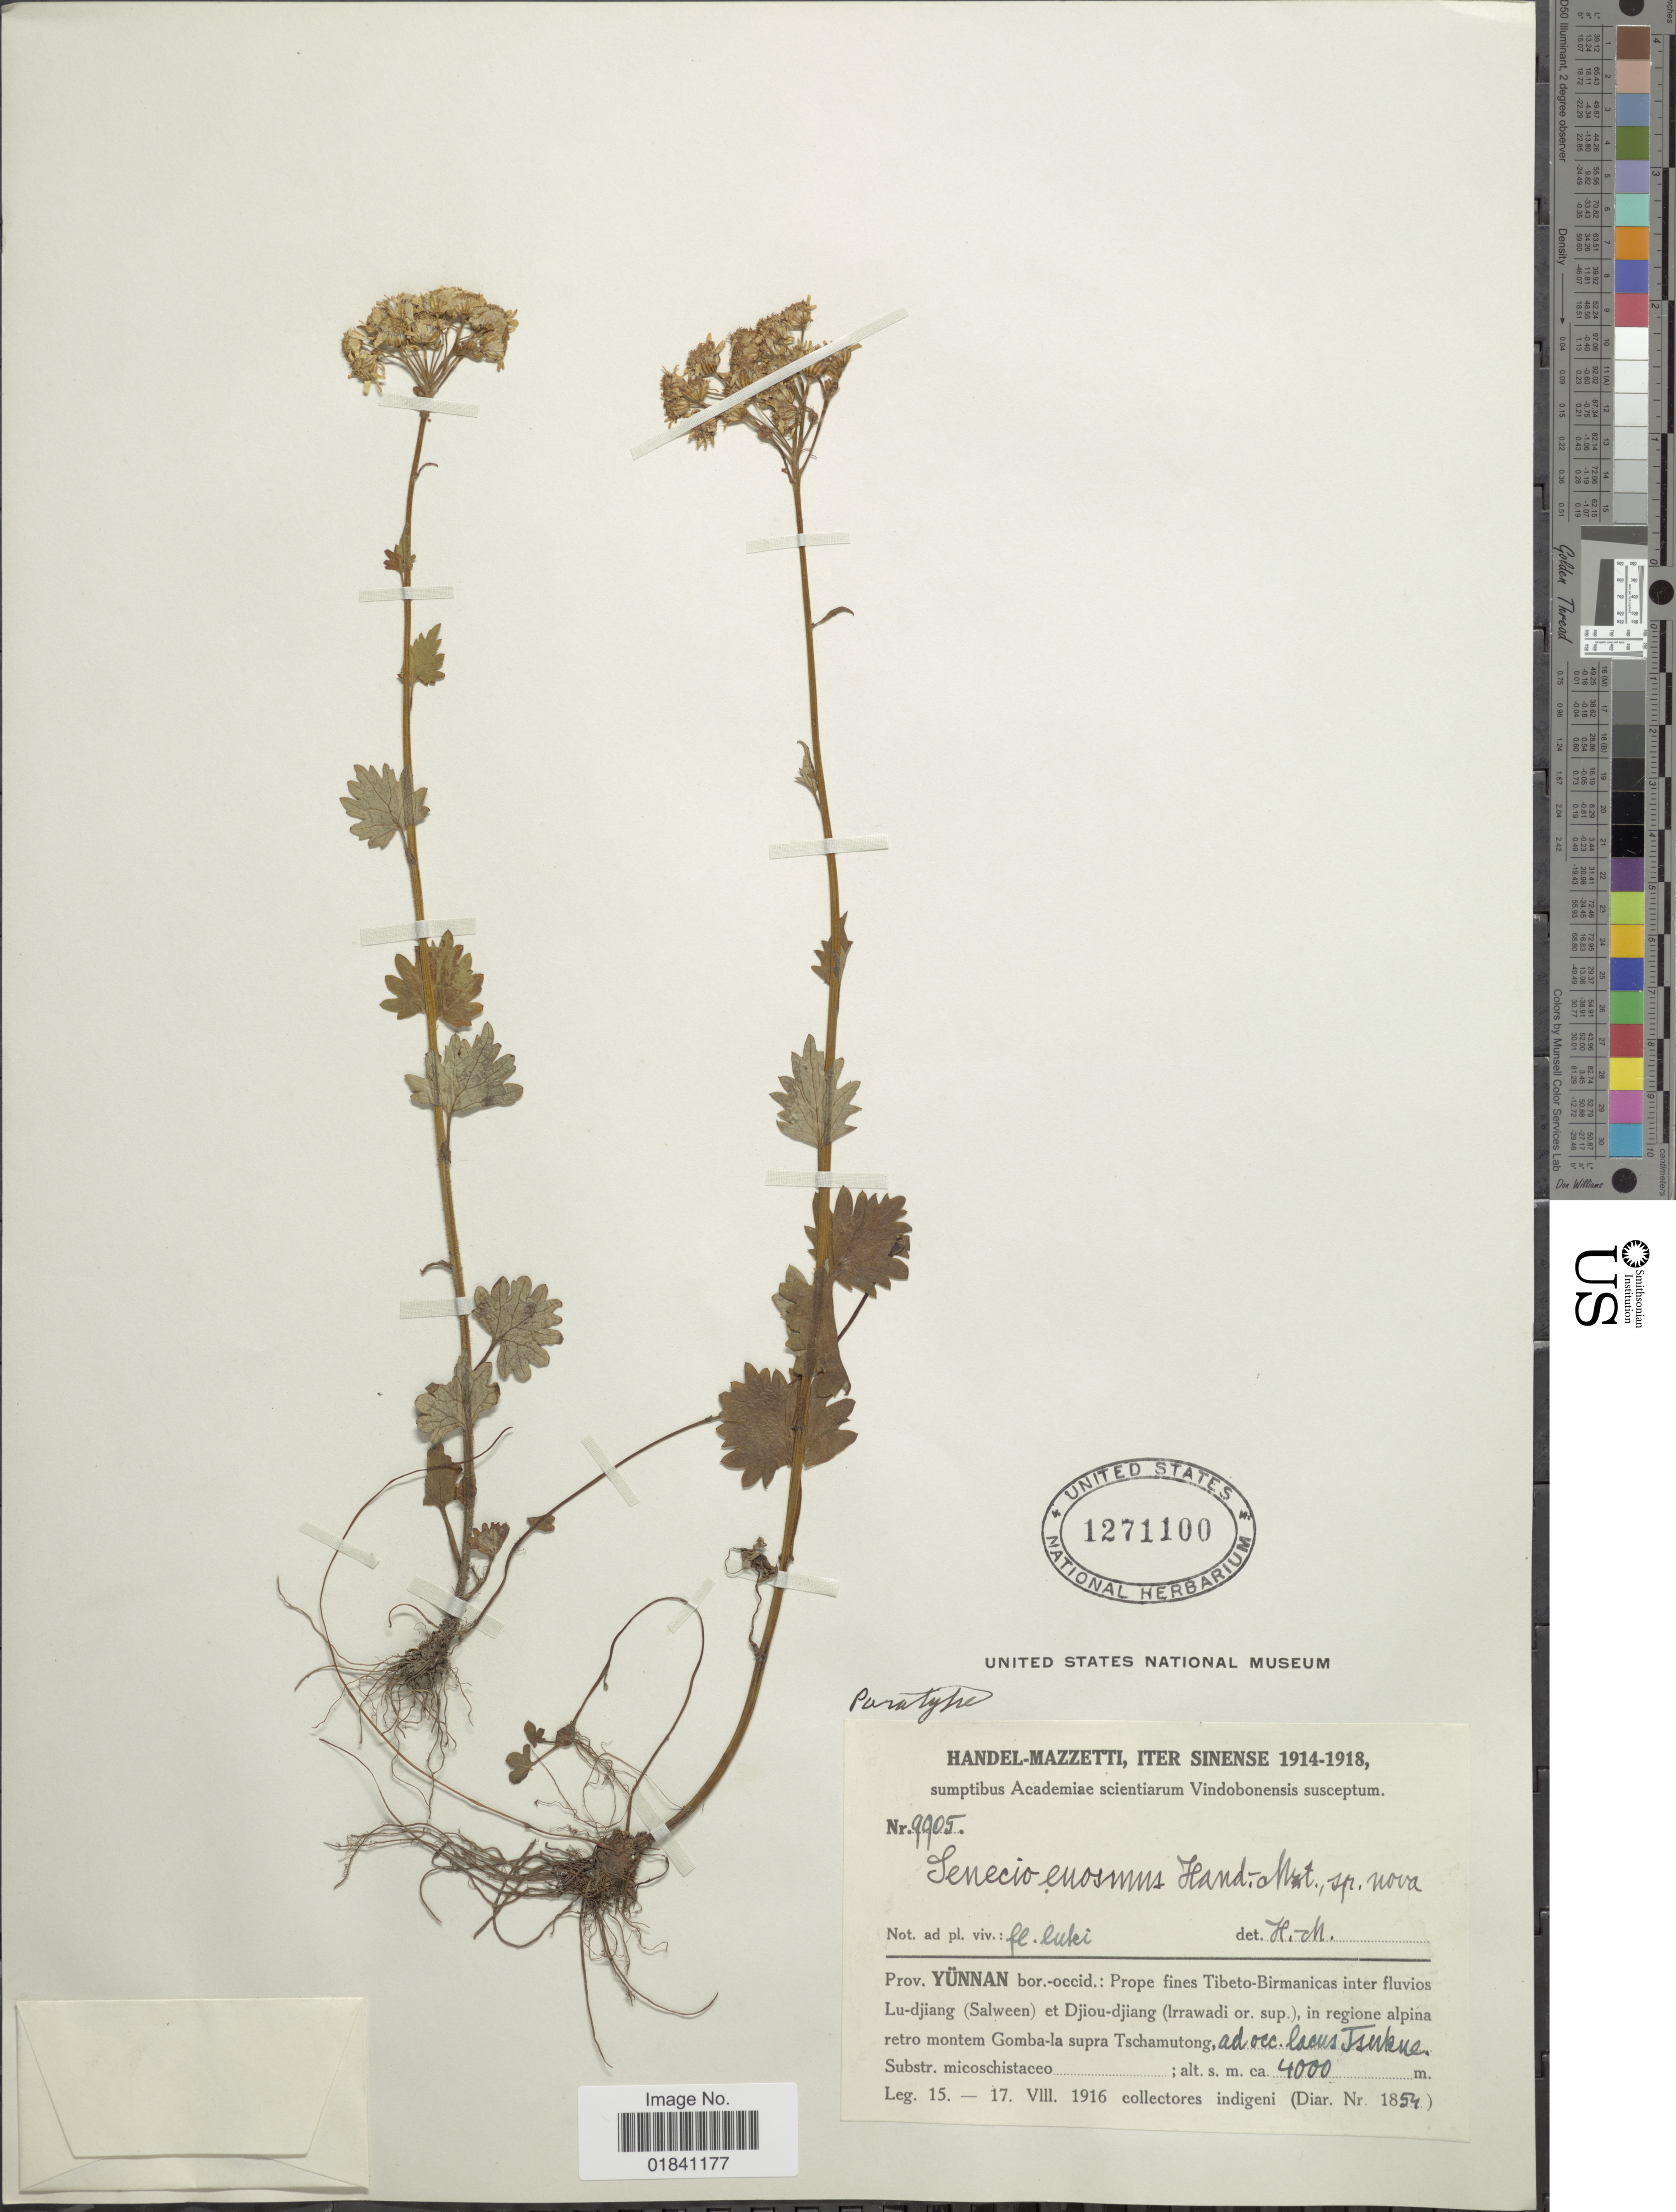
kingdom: Plantae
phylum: Tracheophyta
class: Magnoliopsida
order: Asterales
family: Asteraceae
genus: Sinosenecio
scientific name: Sinosenecio euosmus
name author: (Hand.-Mazz.) B. Nord.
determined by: Ren, C.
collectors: H. Handel-Mazzetti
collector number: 9905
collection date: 1916-08-15/1916-08-17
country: China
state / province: Yunnan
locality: Prov. Yünnan bor.-occid.: Prope fines Tibeto-Birmanicas inter fluvios Lu-djiang (Salween) et Djiou-djiang (Irrawadi or. sup.), in regione alpina retro montem Gomba-la supra Tschamutong, ad occ. lacus Tsinkue [interpreted]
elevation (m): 4000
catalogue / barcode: US 1271100